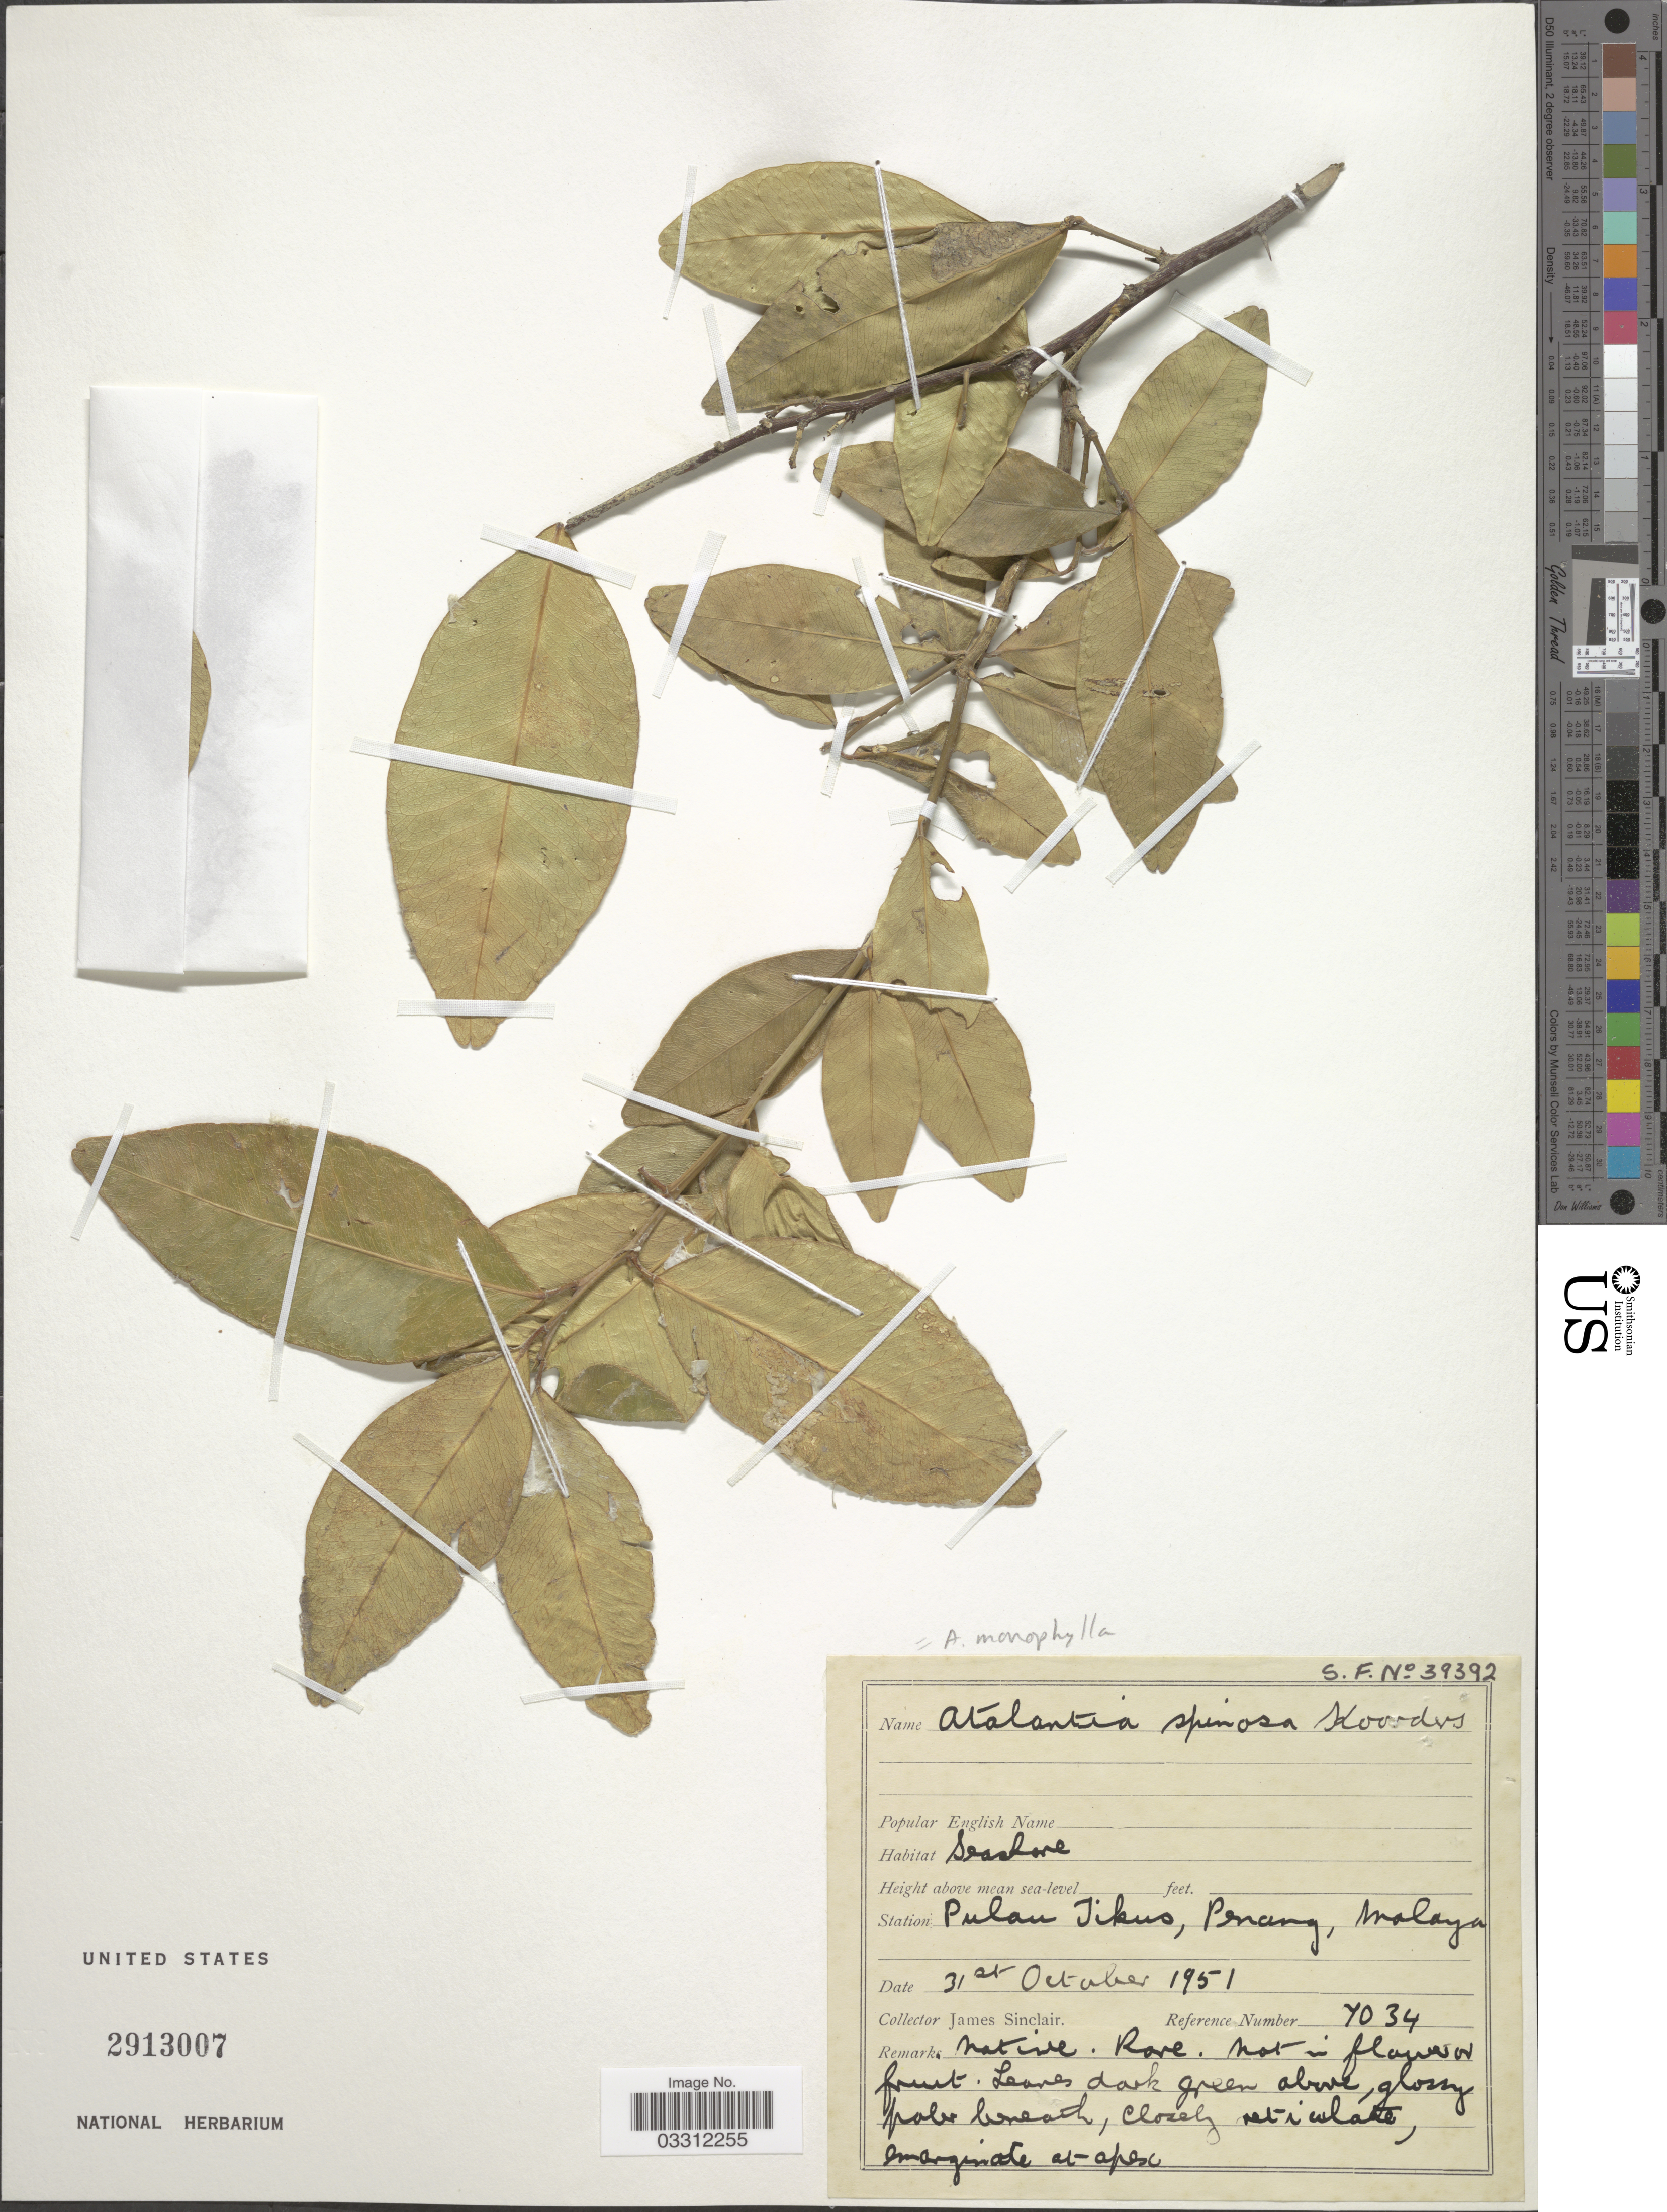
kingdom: Plantae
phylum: Tracheophyta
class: Magnoliopsida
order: Sapindales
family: Rutaceae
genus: Atalantia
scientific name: Atalantia monophylla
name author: (L.) DC.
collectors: J. Sinclair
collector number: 7034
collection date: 1951-10-31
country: Malaysia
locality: Station Pulau Tikus, Penang, Malaya.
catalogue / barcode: US 2913007